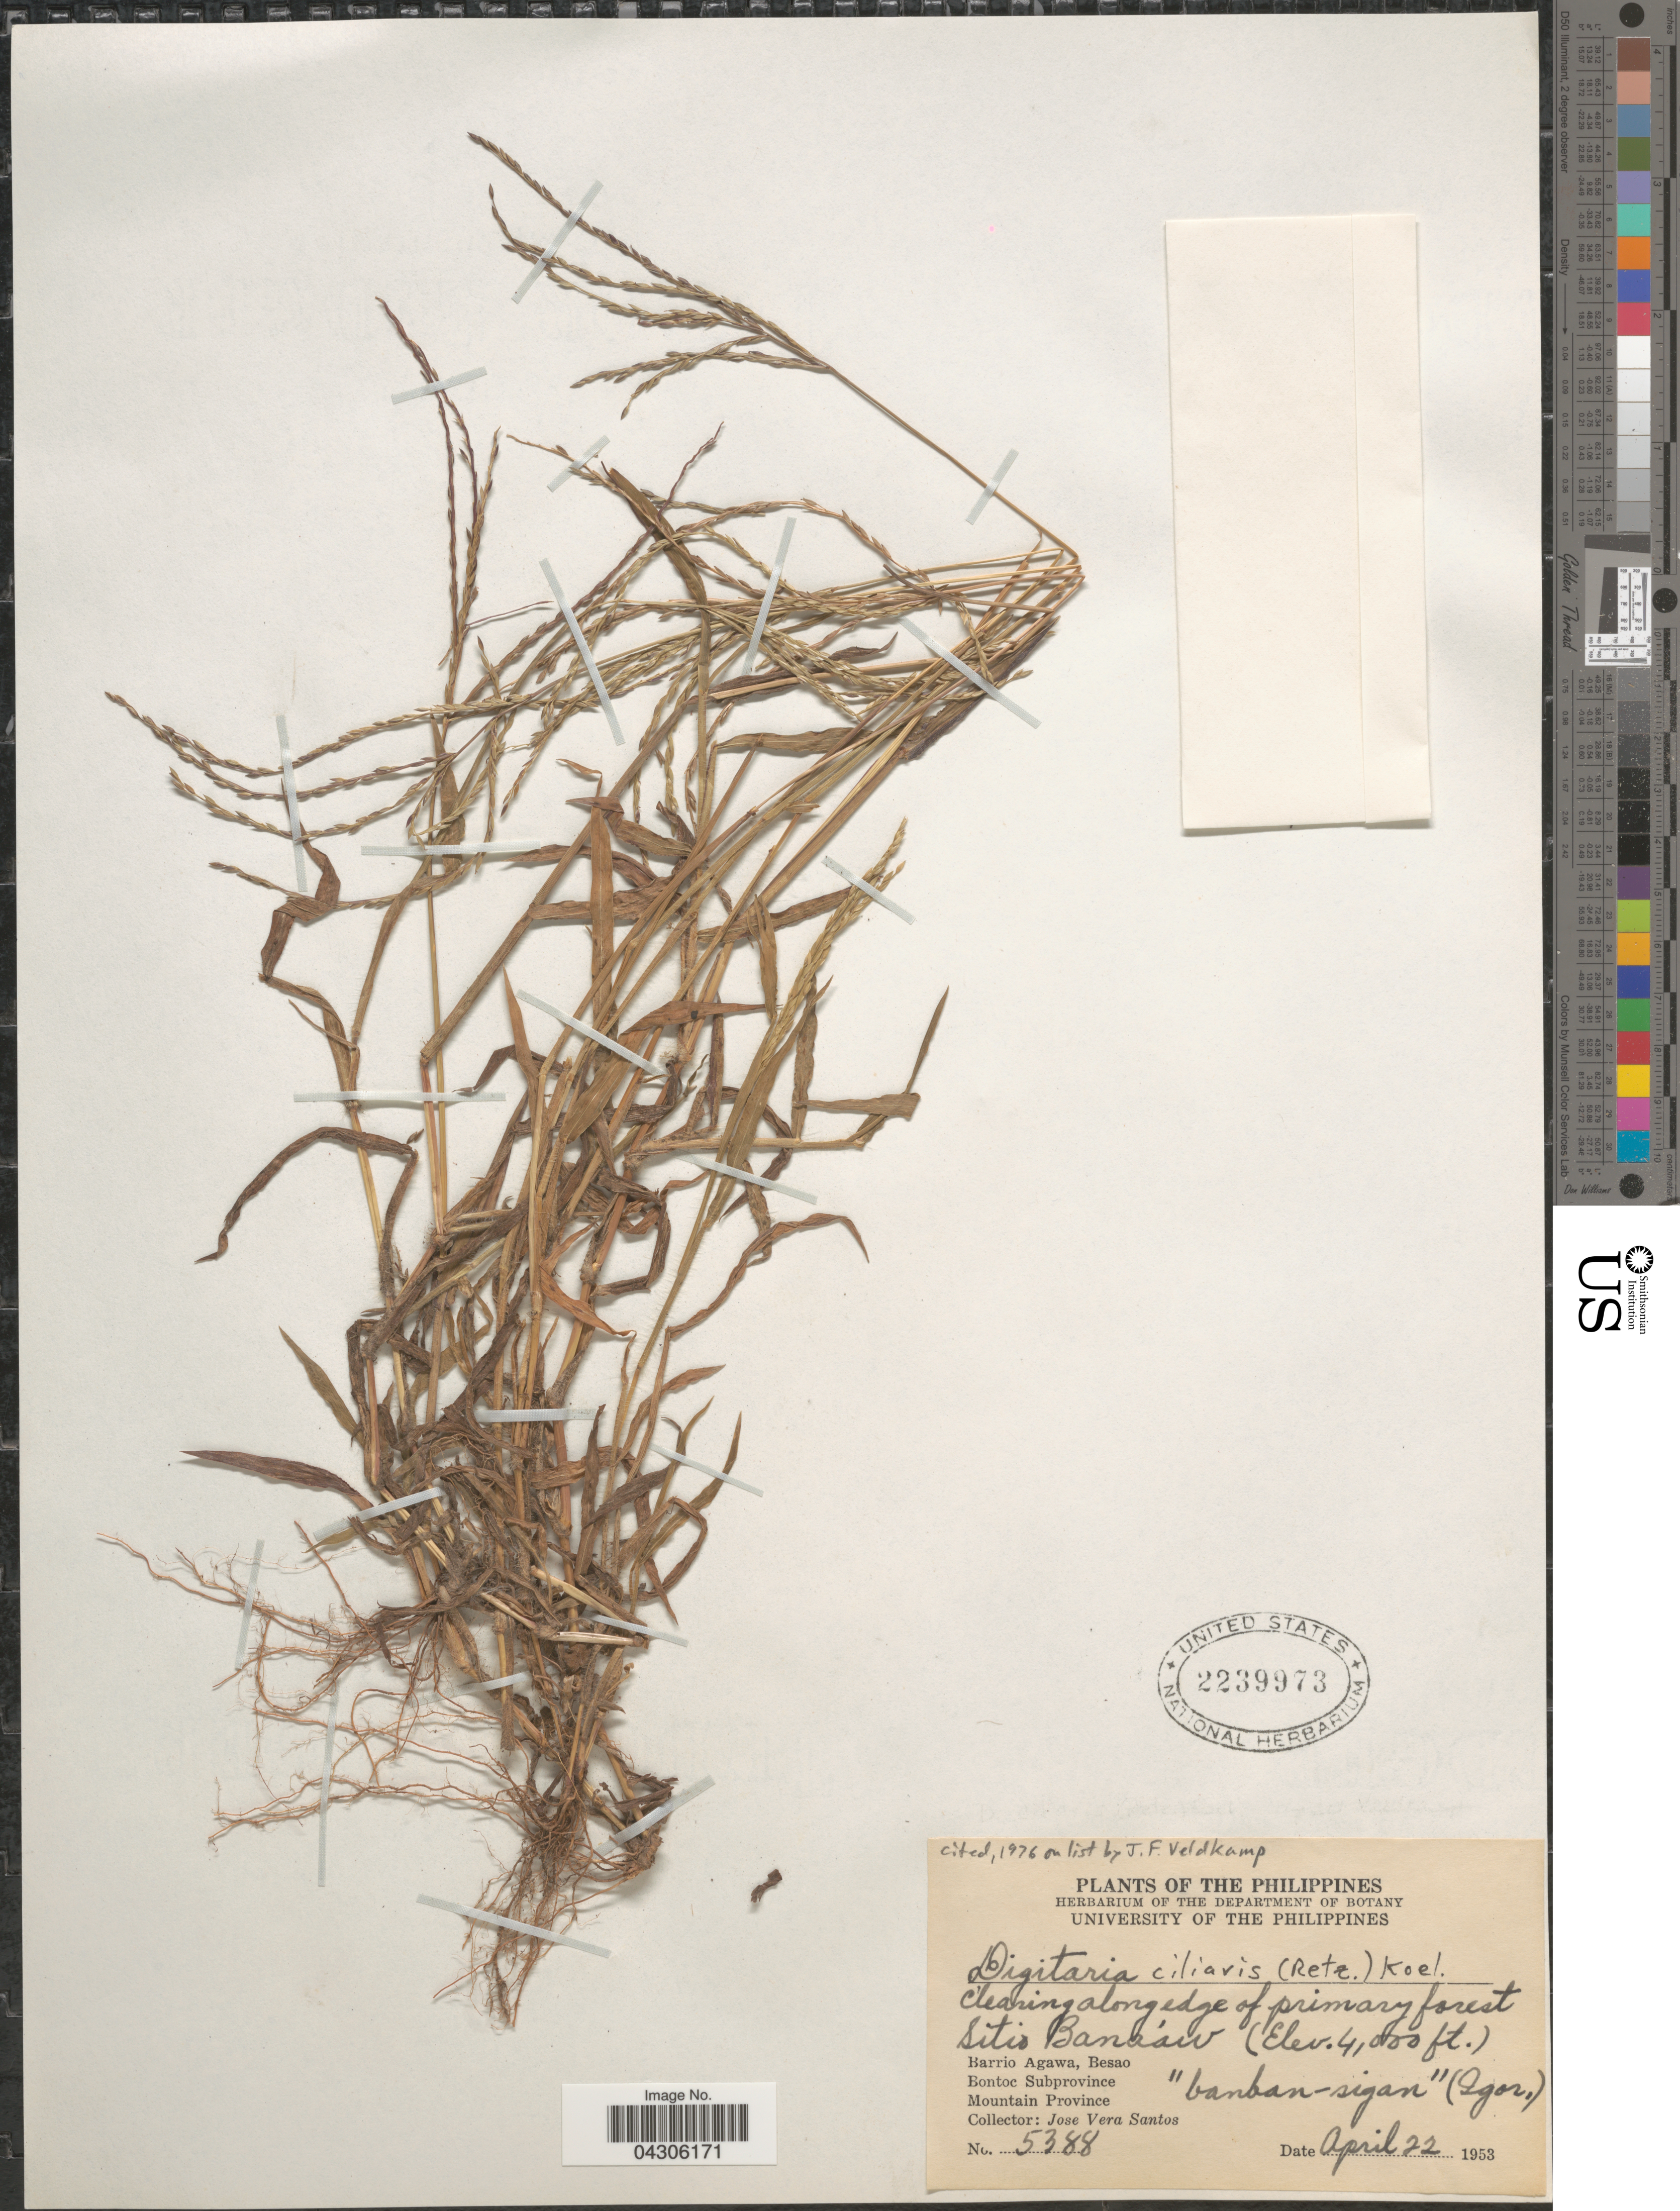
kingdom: Plantae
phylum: Tracheophyta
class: Liliopsida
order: Poales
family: Poaceae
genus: Digitaria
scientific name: Digitaria ciliaris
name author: (Retz.) Koeler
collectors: J. Vera Santos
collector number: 5388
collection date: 1953-04-22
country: Philippines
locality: Clearing along edge of primary forest. Sitio Banaáw. Barrio Agawa, Besao. Bontoc Subprovince. Mountain Province.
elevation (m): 1219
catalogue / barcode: US 2239973